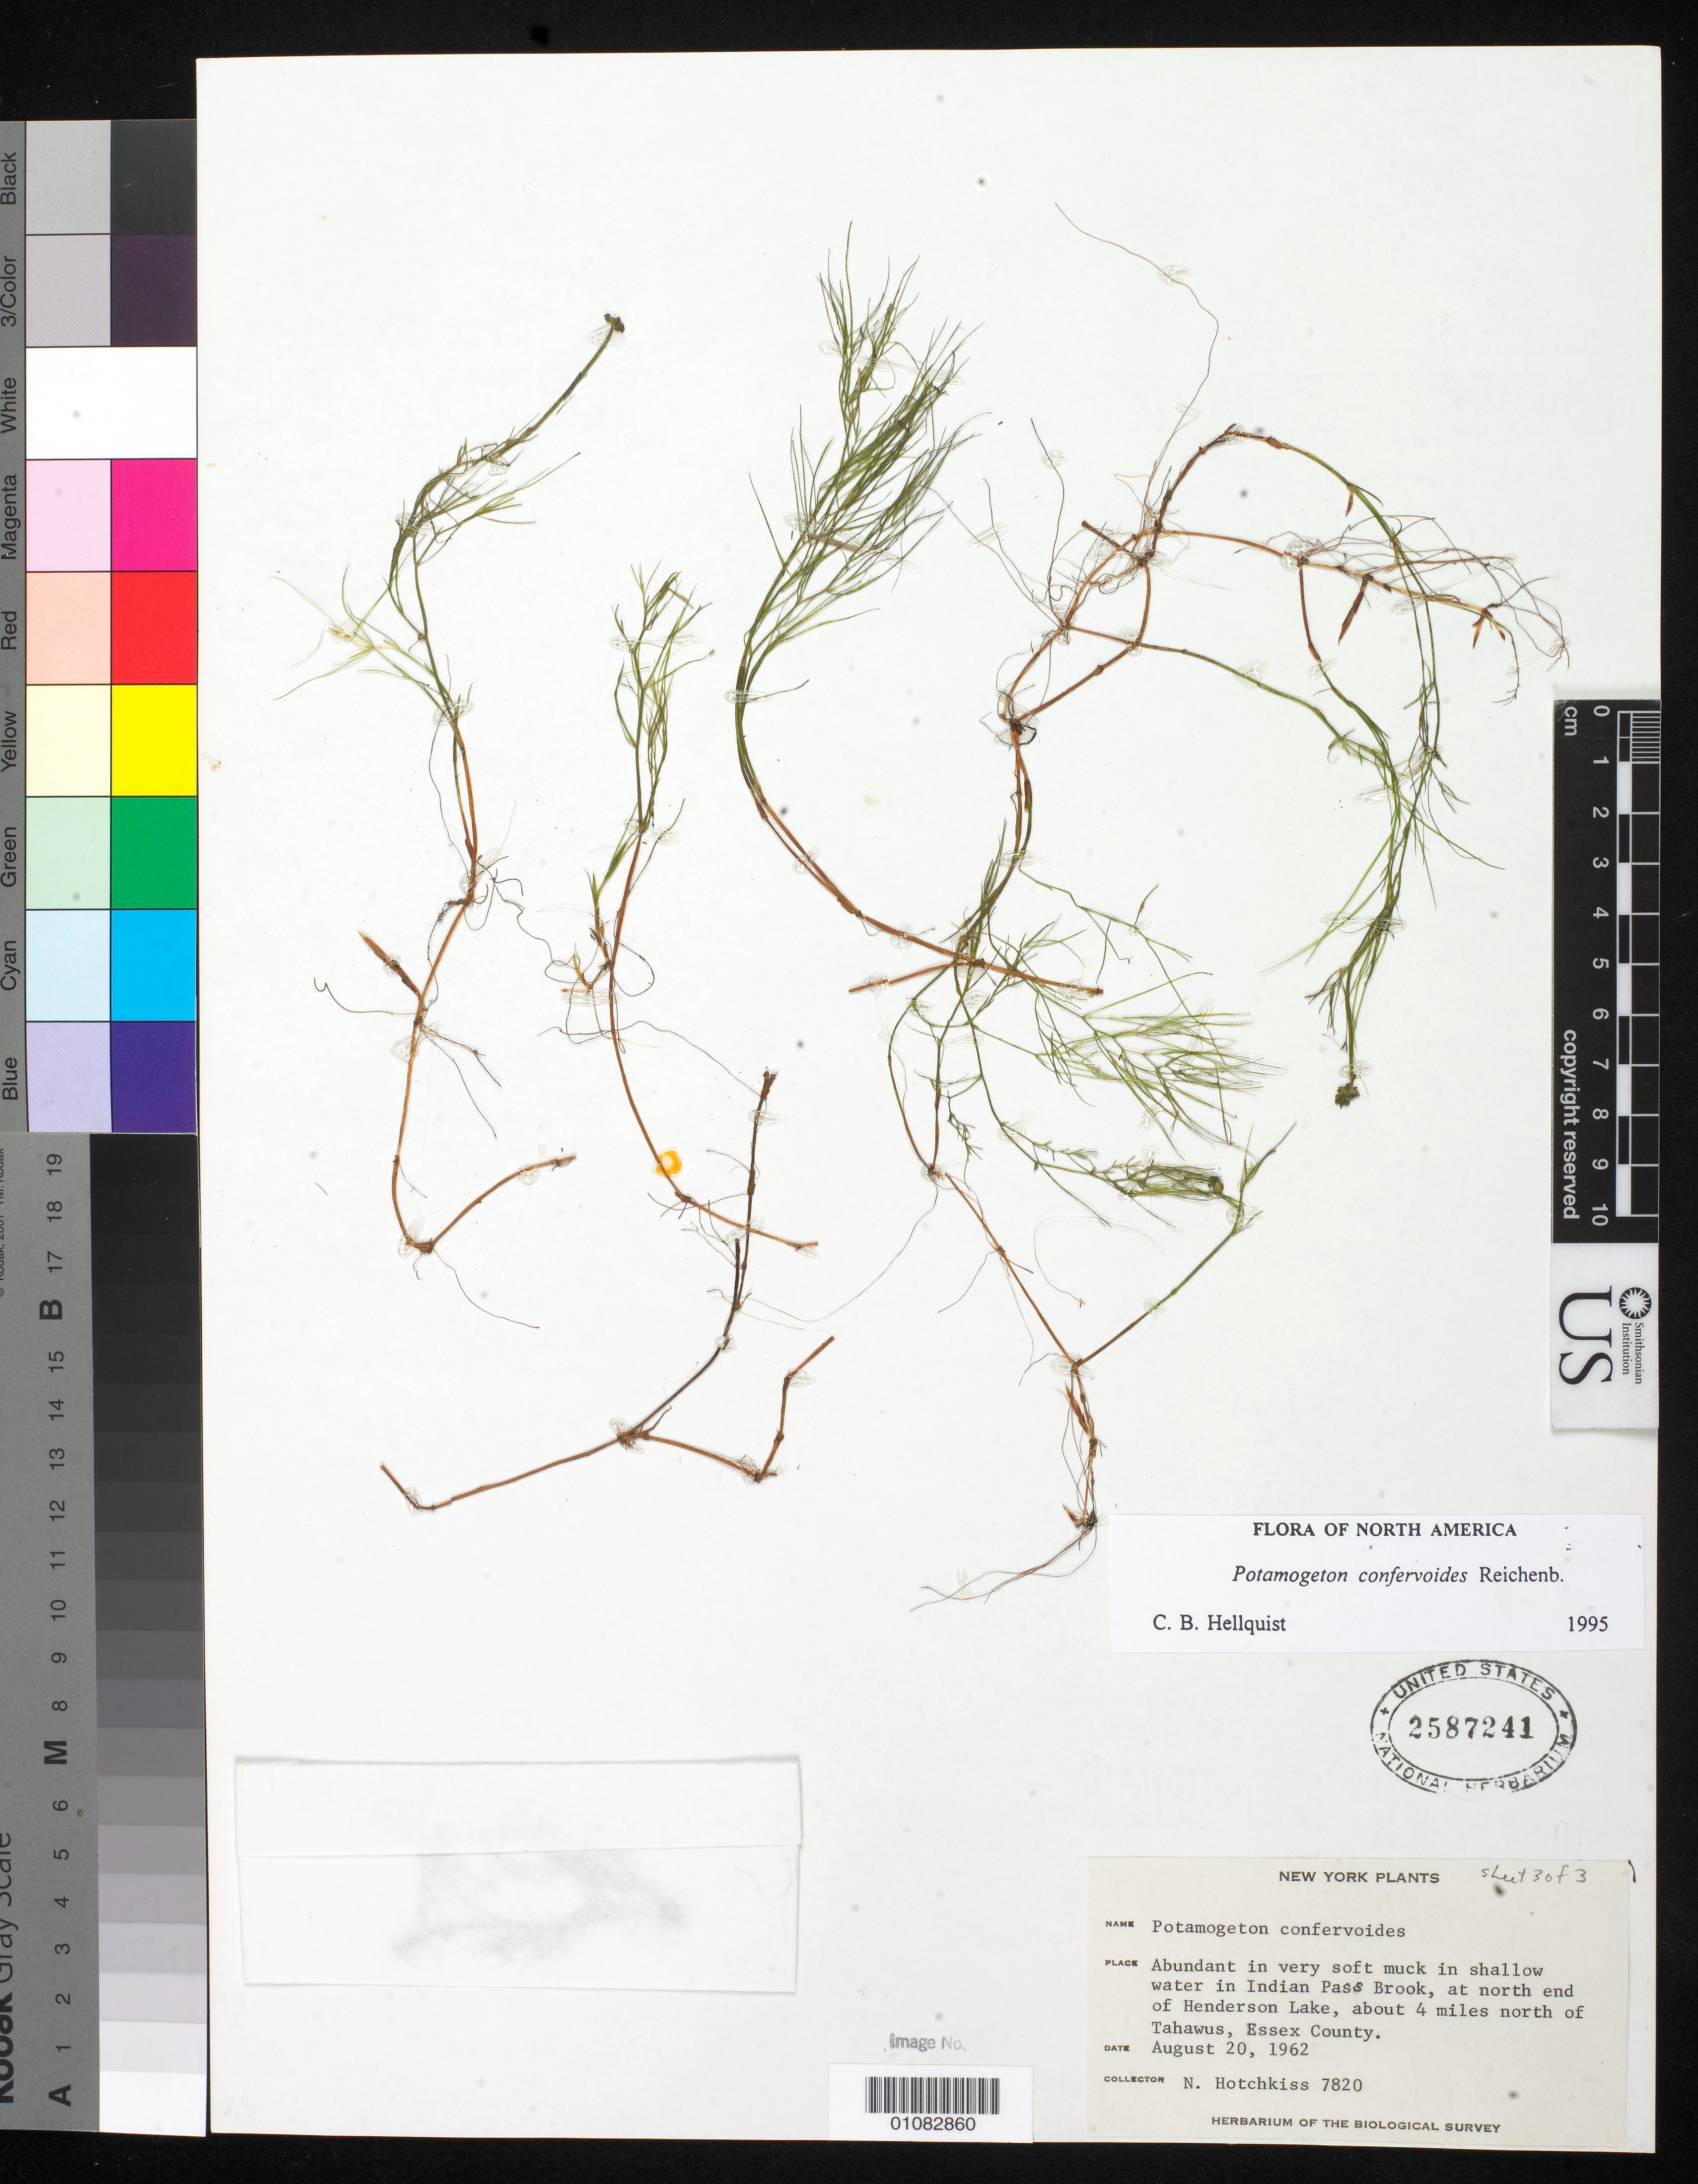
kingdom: Plantae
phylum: Tracheophyta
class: Liliopsida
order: Alismatales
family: Potamogetonaceae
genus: Potamogeton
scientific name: Potamogeton confervoides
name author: Rchb.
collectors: N. Hotchkiss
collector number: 7820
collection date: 1962-08-20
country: United States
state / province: New York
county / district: Essex County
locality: about 4 mi. N of Tahawus, north end of Henderson Lake, Indian Pass Brook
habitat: Abundant in very soft muck in shallow water.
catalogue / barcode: US 2587241